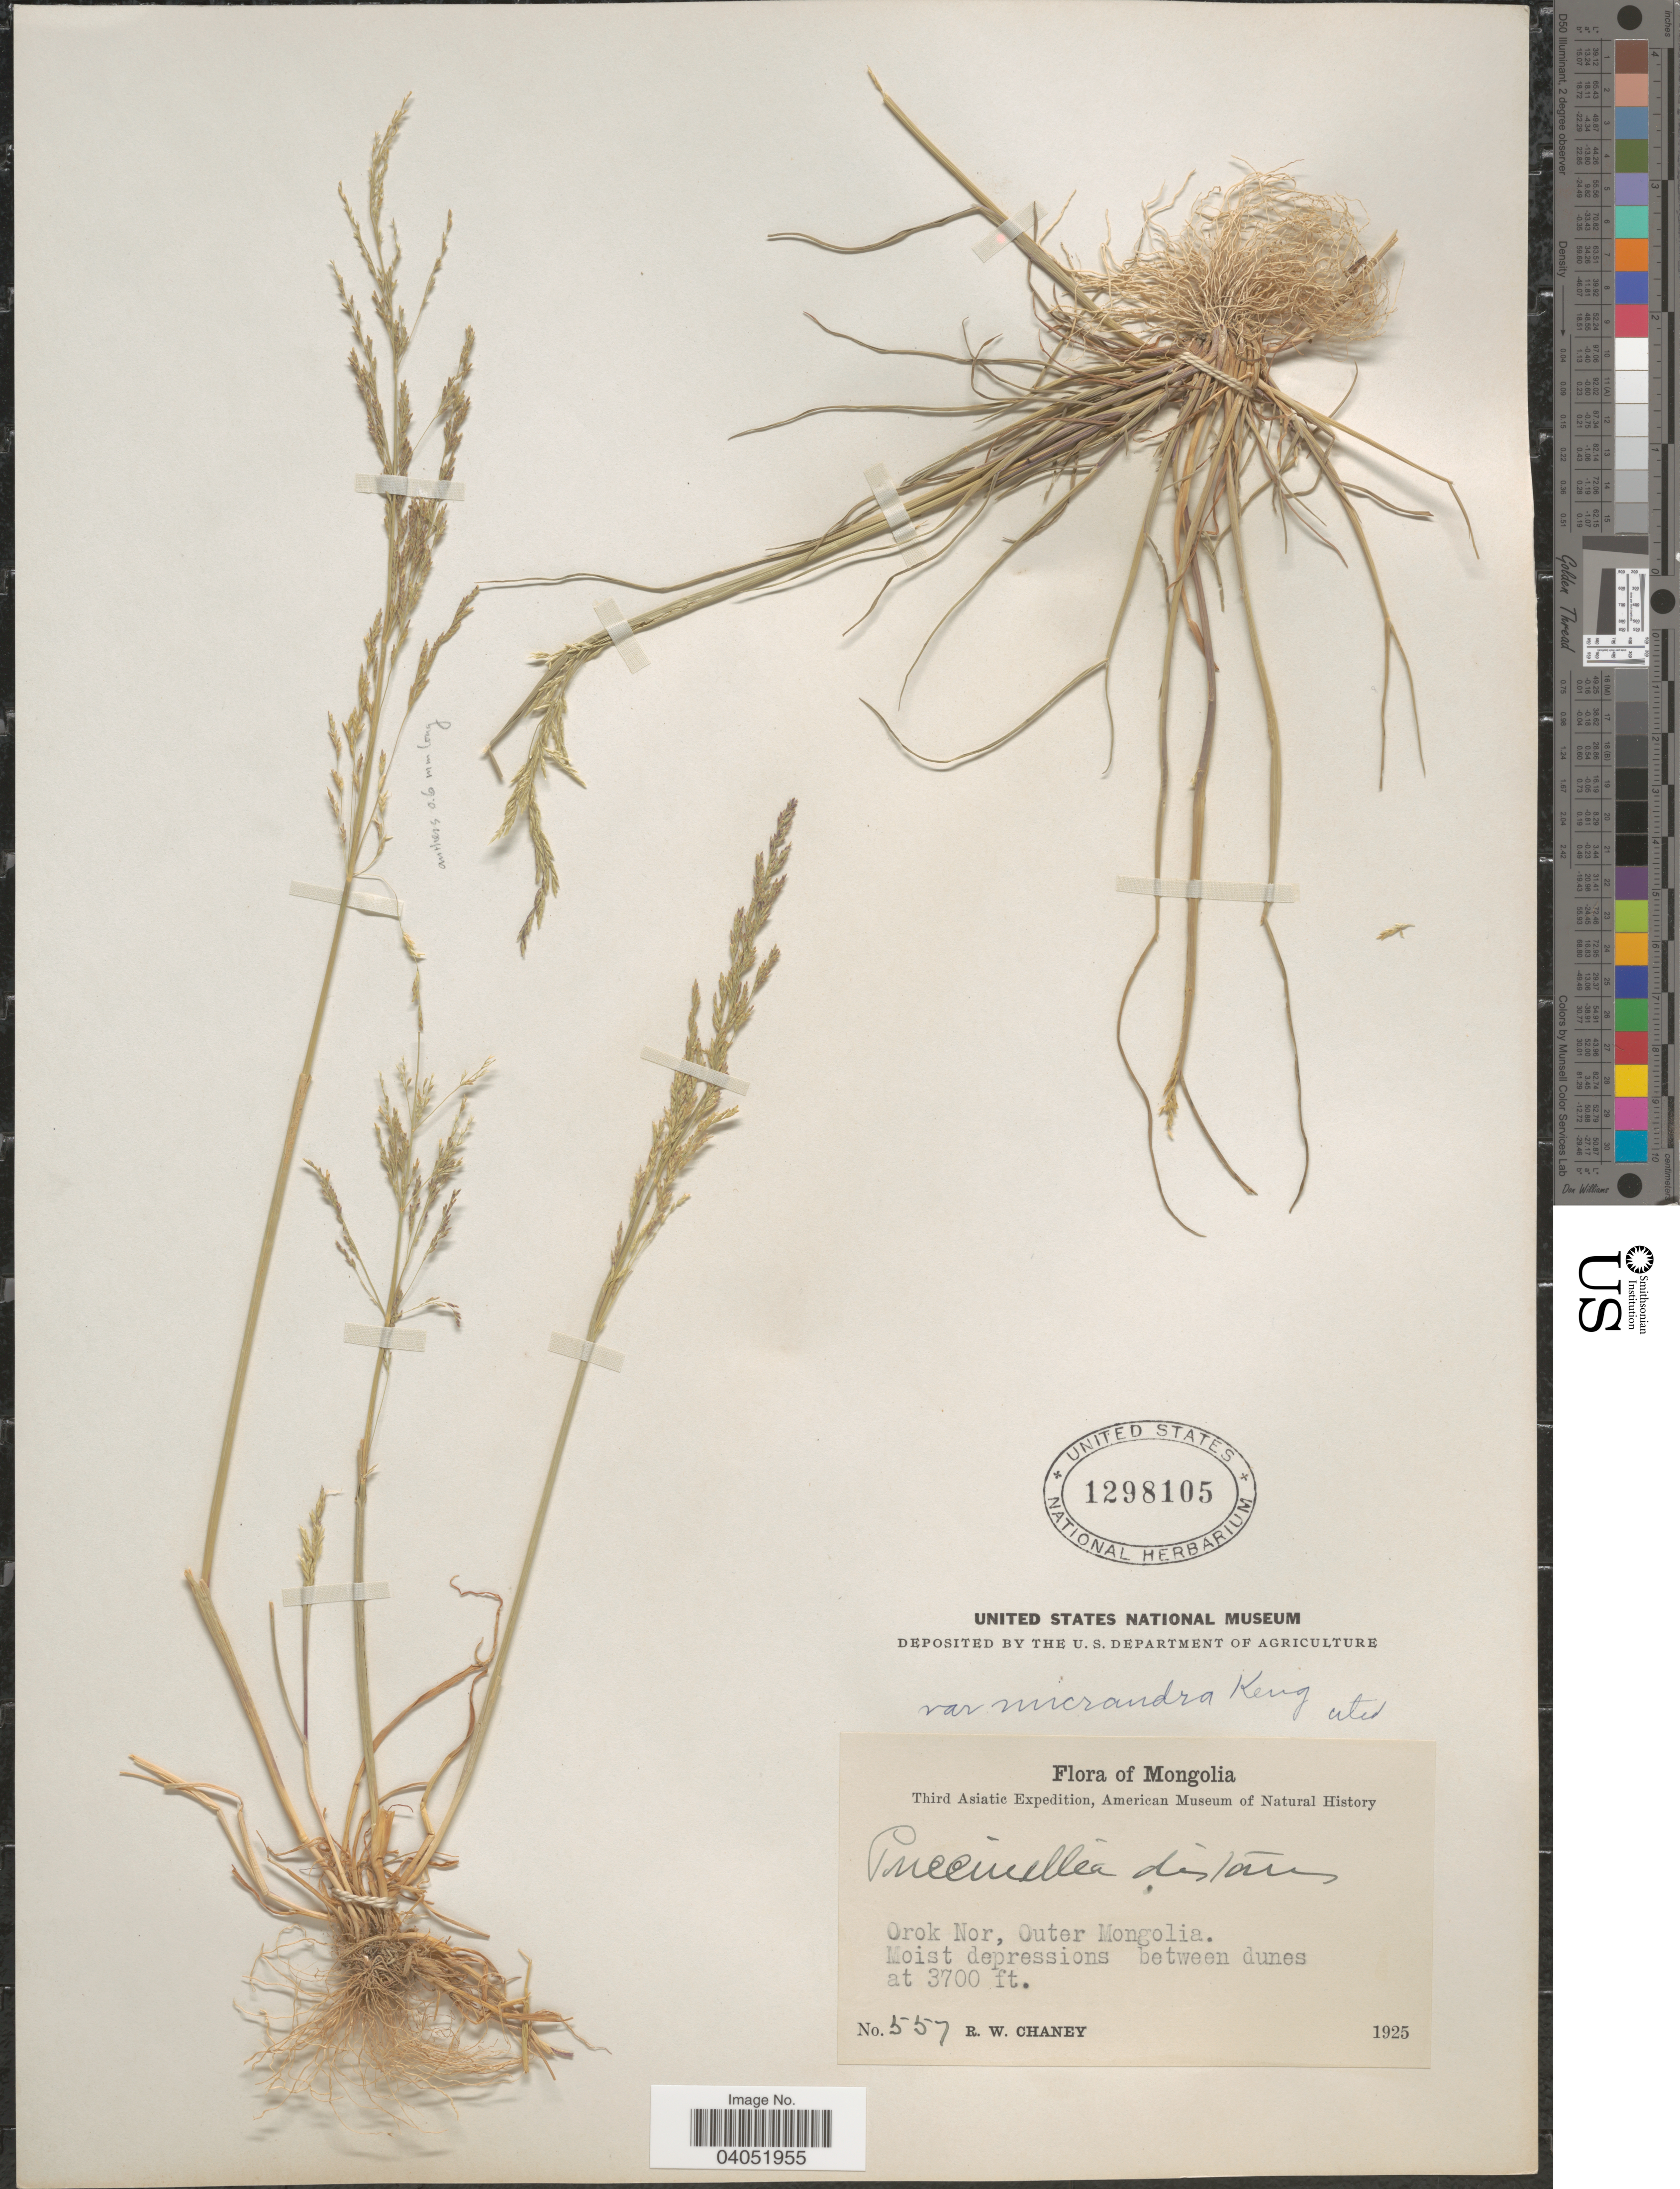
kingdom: Plantae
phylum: Tracheophyta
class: Liliopsida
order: Poales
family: Poaceae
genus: Puccinellia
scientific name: Puccinellia micrandra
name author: (Keng) Keng & S.L. Chen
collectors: R. Chaney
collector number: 557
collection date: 1925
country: Mongolia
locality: Orok Nor, Outer Mongolia.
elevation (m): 1128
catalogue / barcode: US 1298105